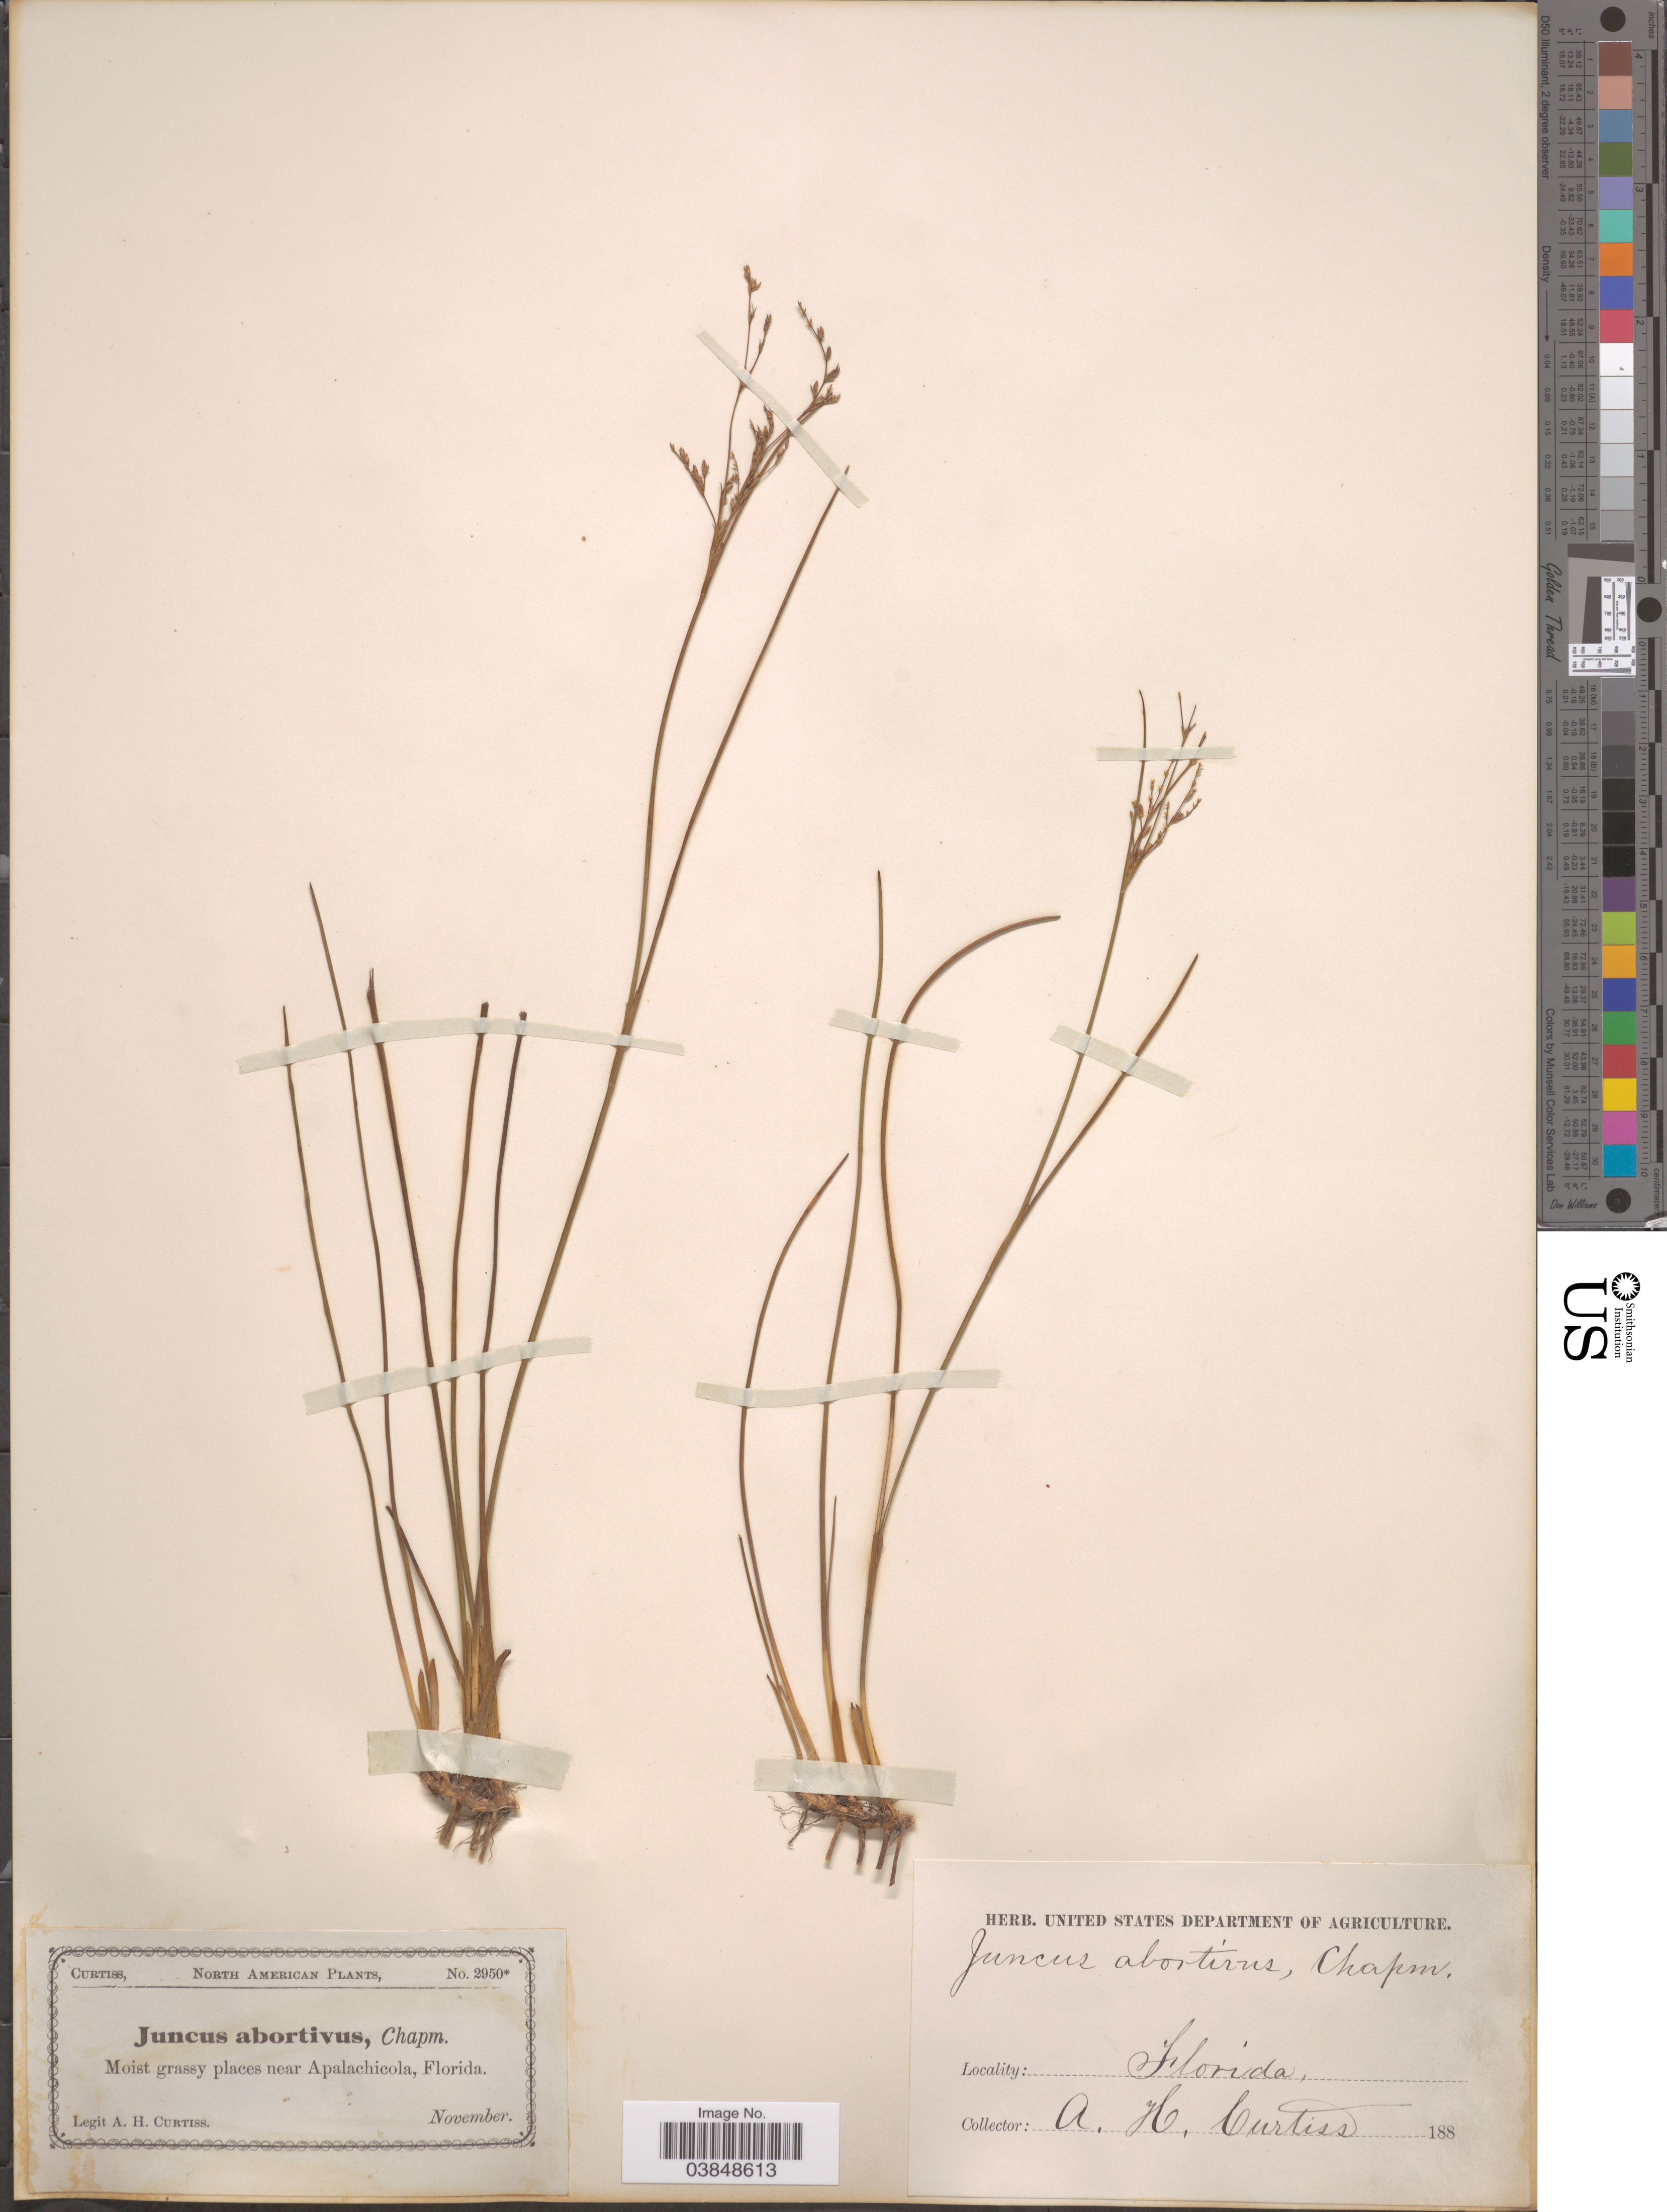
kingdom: Plantae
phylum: Tracheophyta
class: Liliopsida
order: Poales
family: Juncaceae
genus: Juncus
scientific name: Juncus abortivus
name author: Chapm.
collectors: A. H. Curtiss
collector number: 2950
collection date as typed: November 188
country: United States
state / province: Florida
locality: Near Apalachicola.